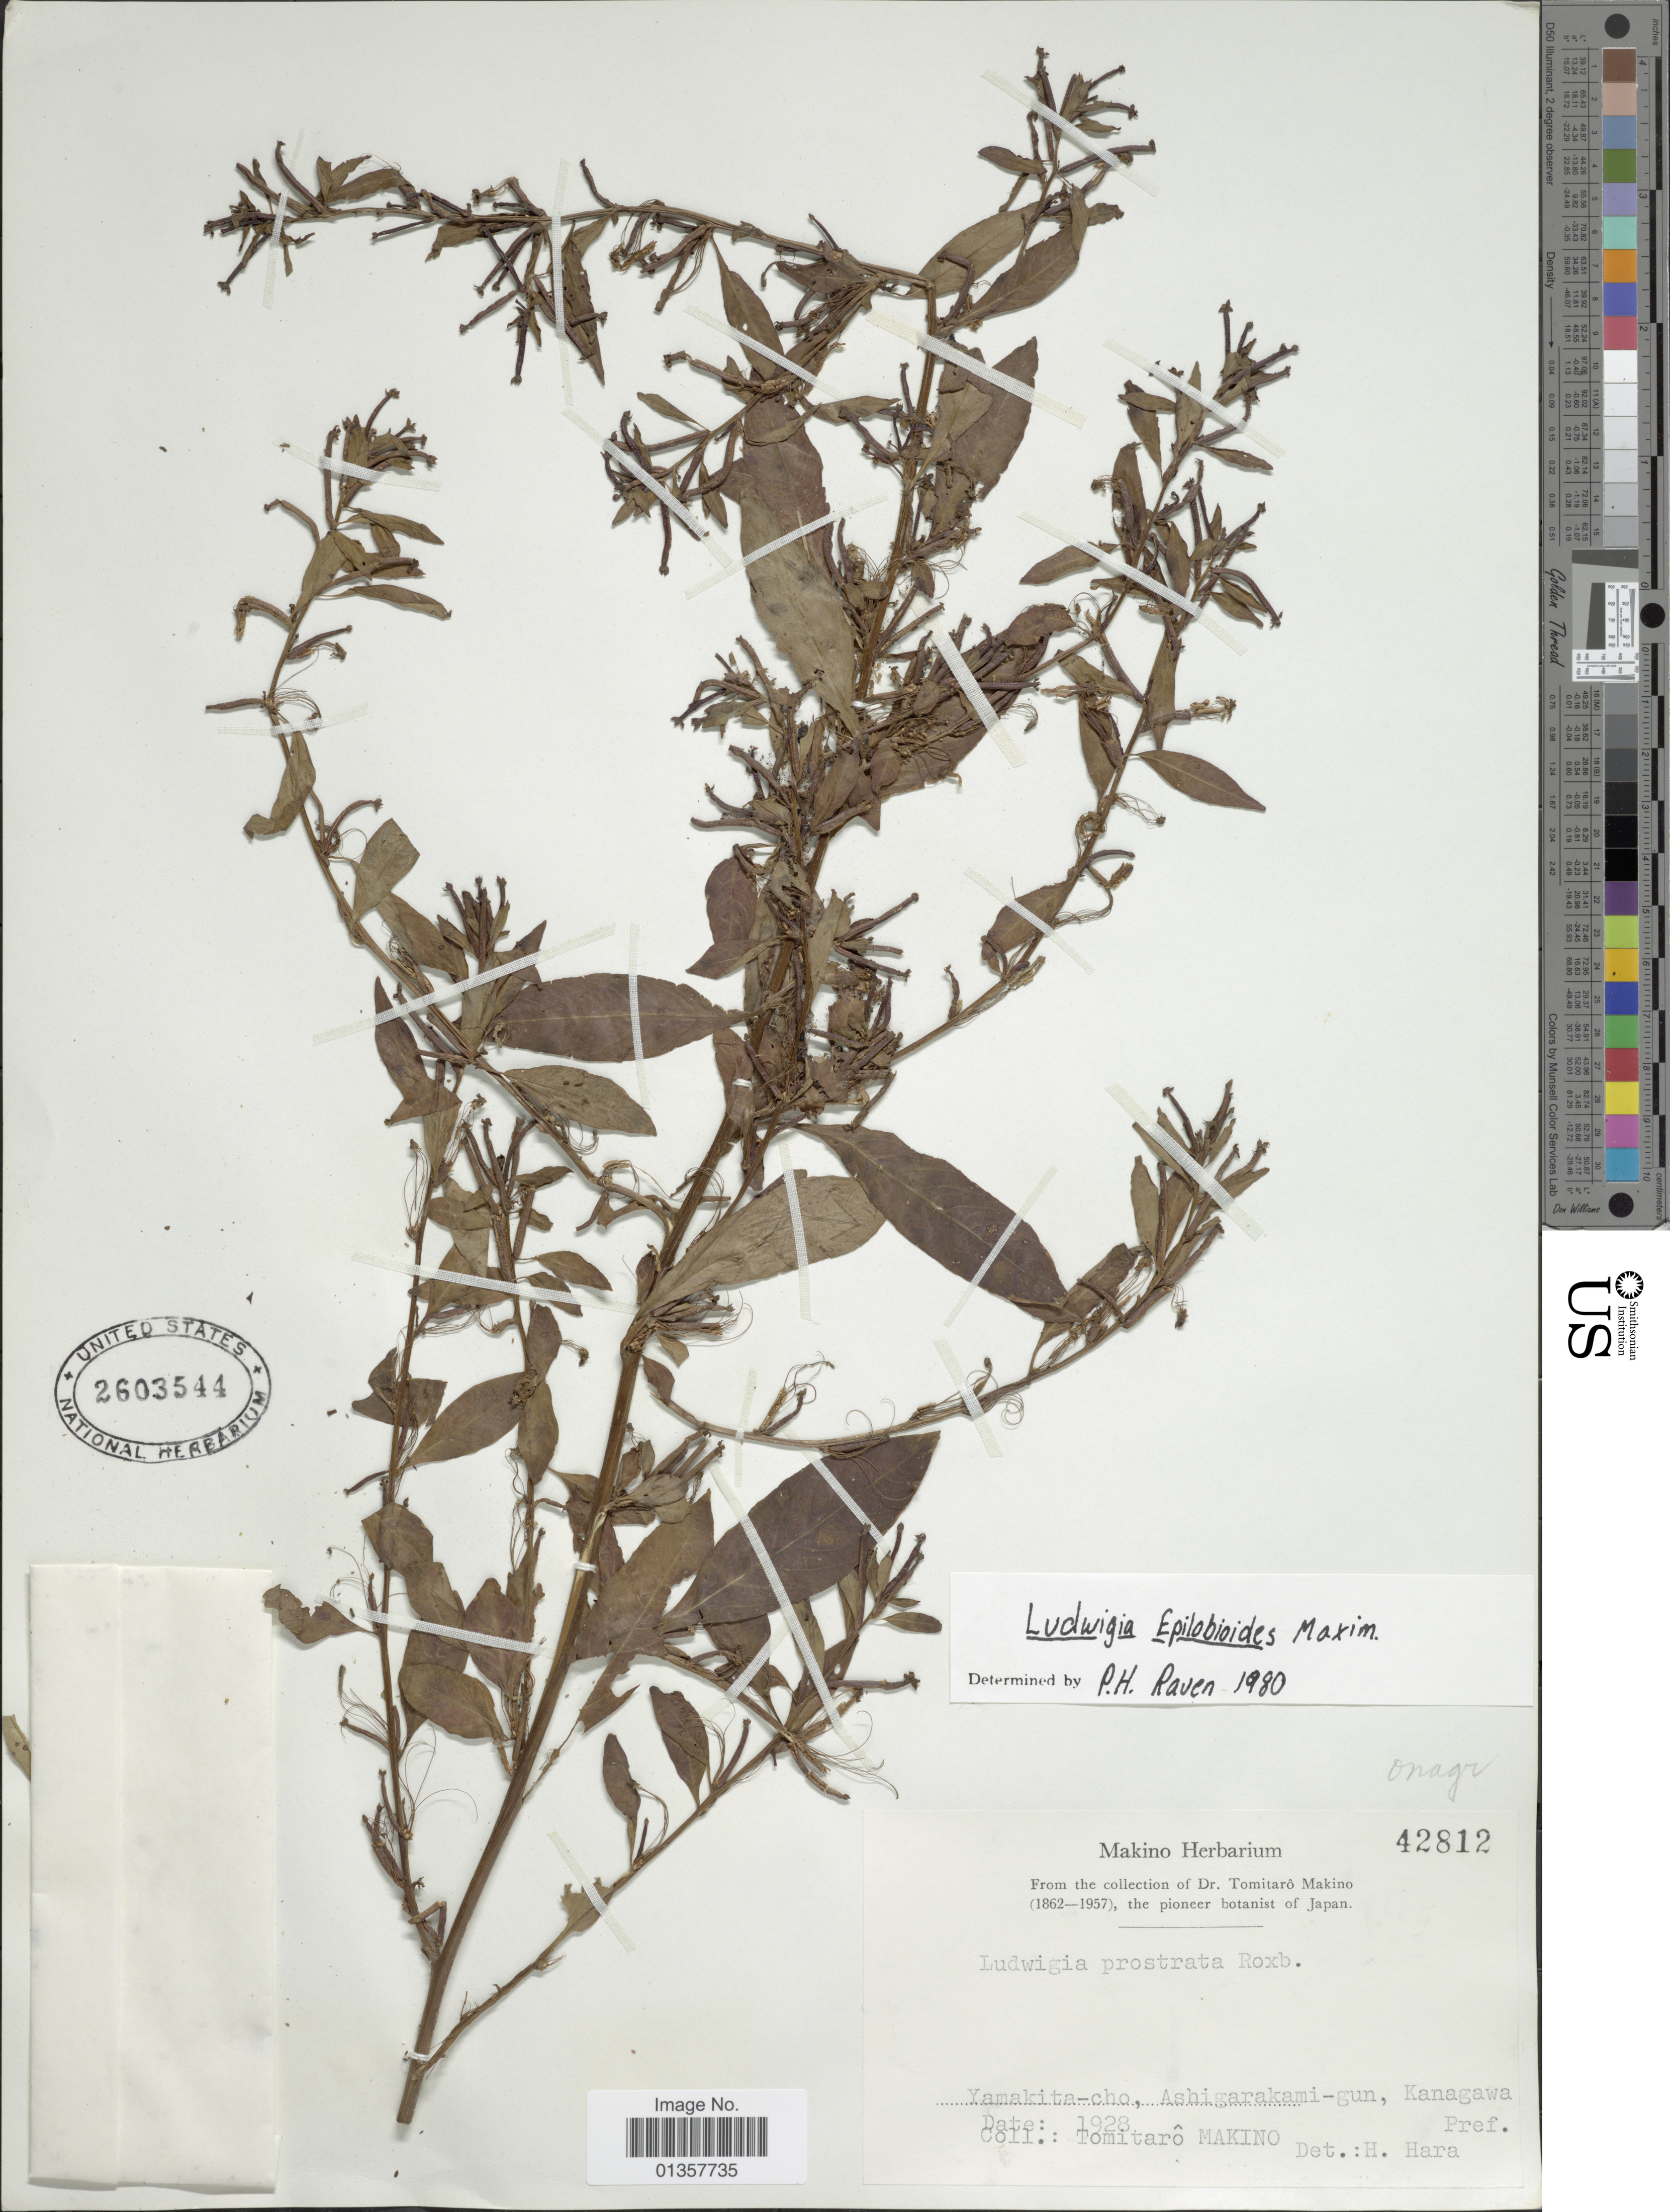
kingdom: Plantae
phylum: Tracheophyta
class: Magnoliopsida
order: Myrtales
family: Onagraceae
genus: Ludwigia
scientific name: Ludwigia epilobioides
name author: Maxim.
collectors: T. Makino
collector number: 42812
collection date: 1928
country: Japan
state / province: Kanagawa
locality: Yamakita-cho, Ashigarakami-gun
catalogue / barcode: US 2603544